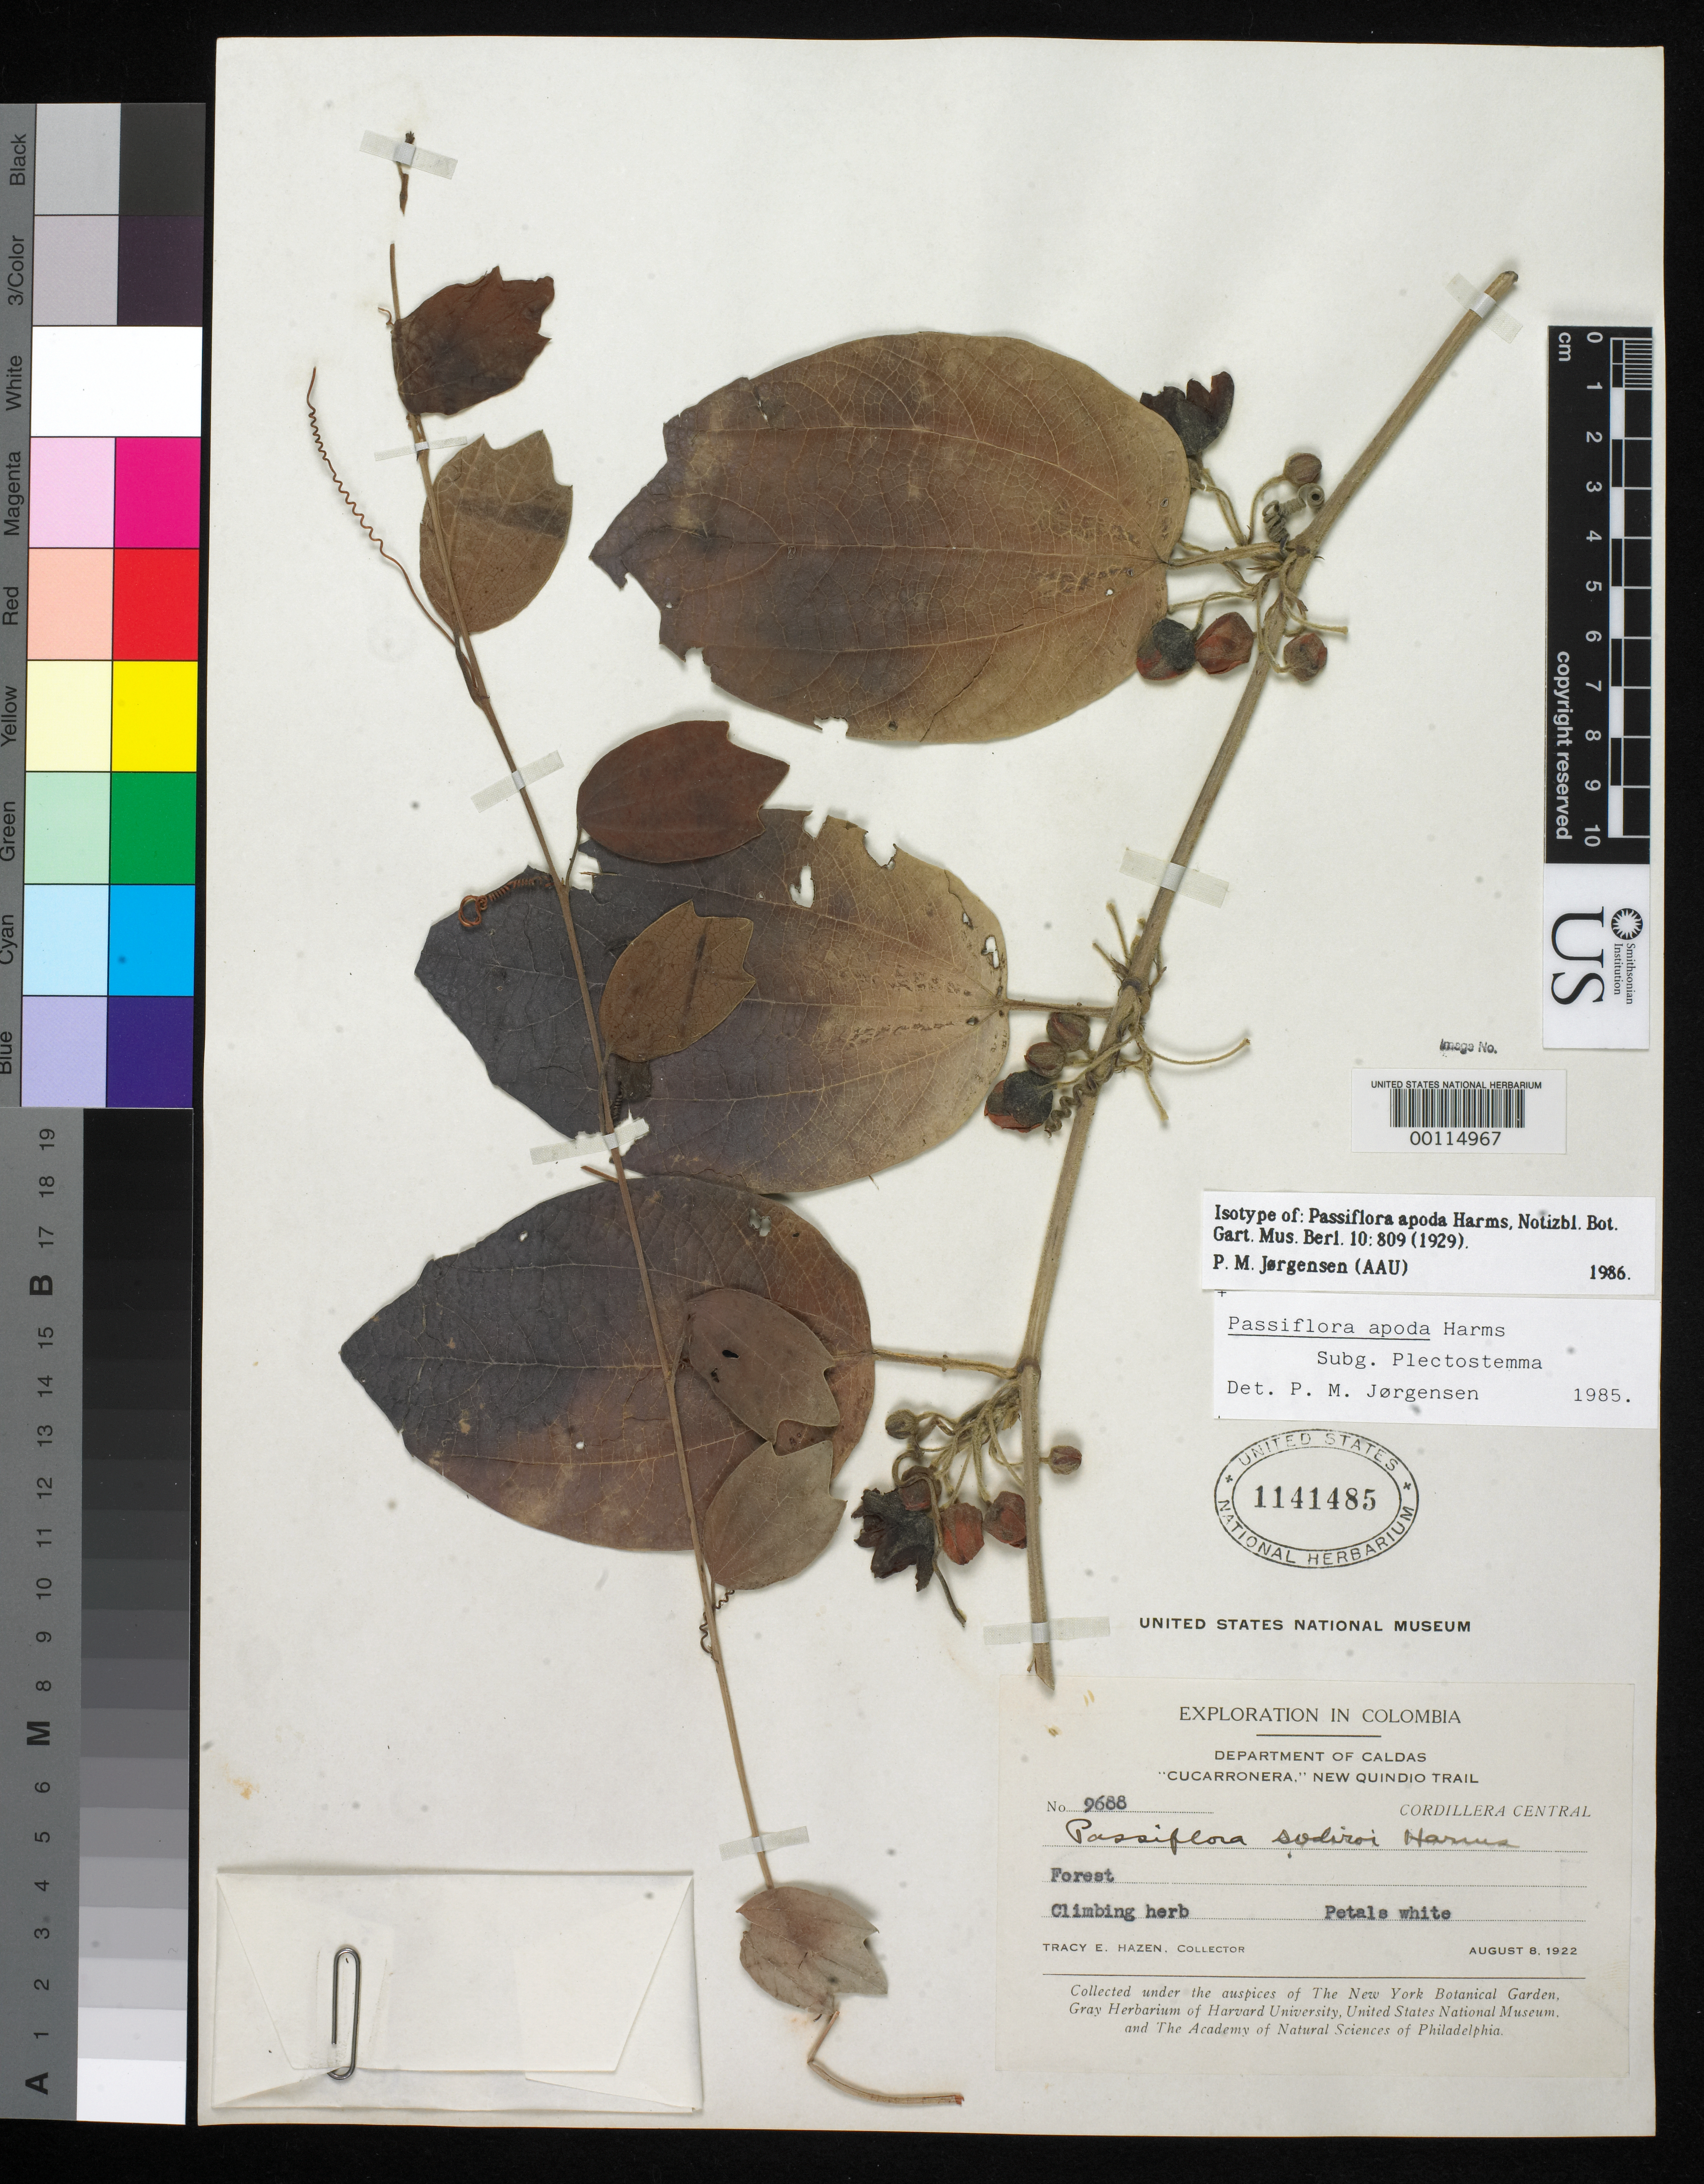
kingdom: Plantae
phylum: Tracheophyta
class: Magnoliopsida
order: Malpighiales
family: Passifloraceae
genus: Passiflora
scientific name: Passiflora apoda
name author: Harms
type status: Isotype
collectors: T. E. Hazen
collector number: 9688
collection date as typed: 08 Aug 1922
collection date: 1922-08-08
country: Colombia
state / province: Caldas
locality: "CucarrOnera", New Quindo Trail.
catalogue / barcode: US 1141485